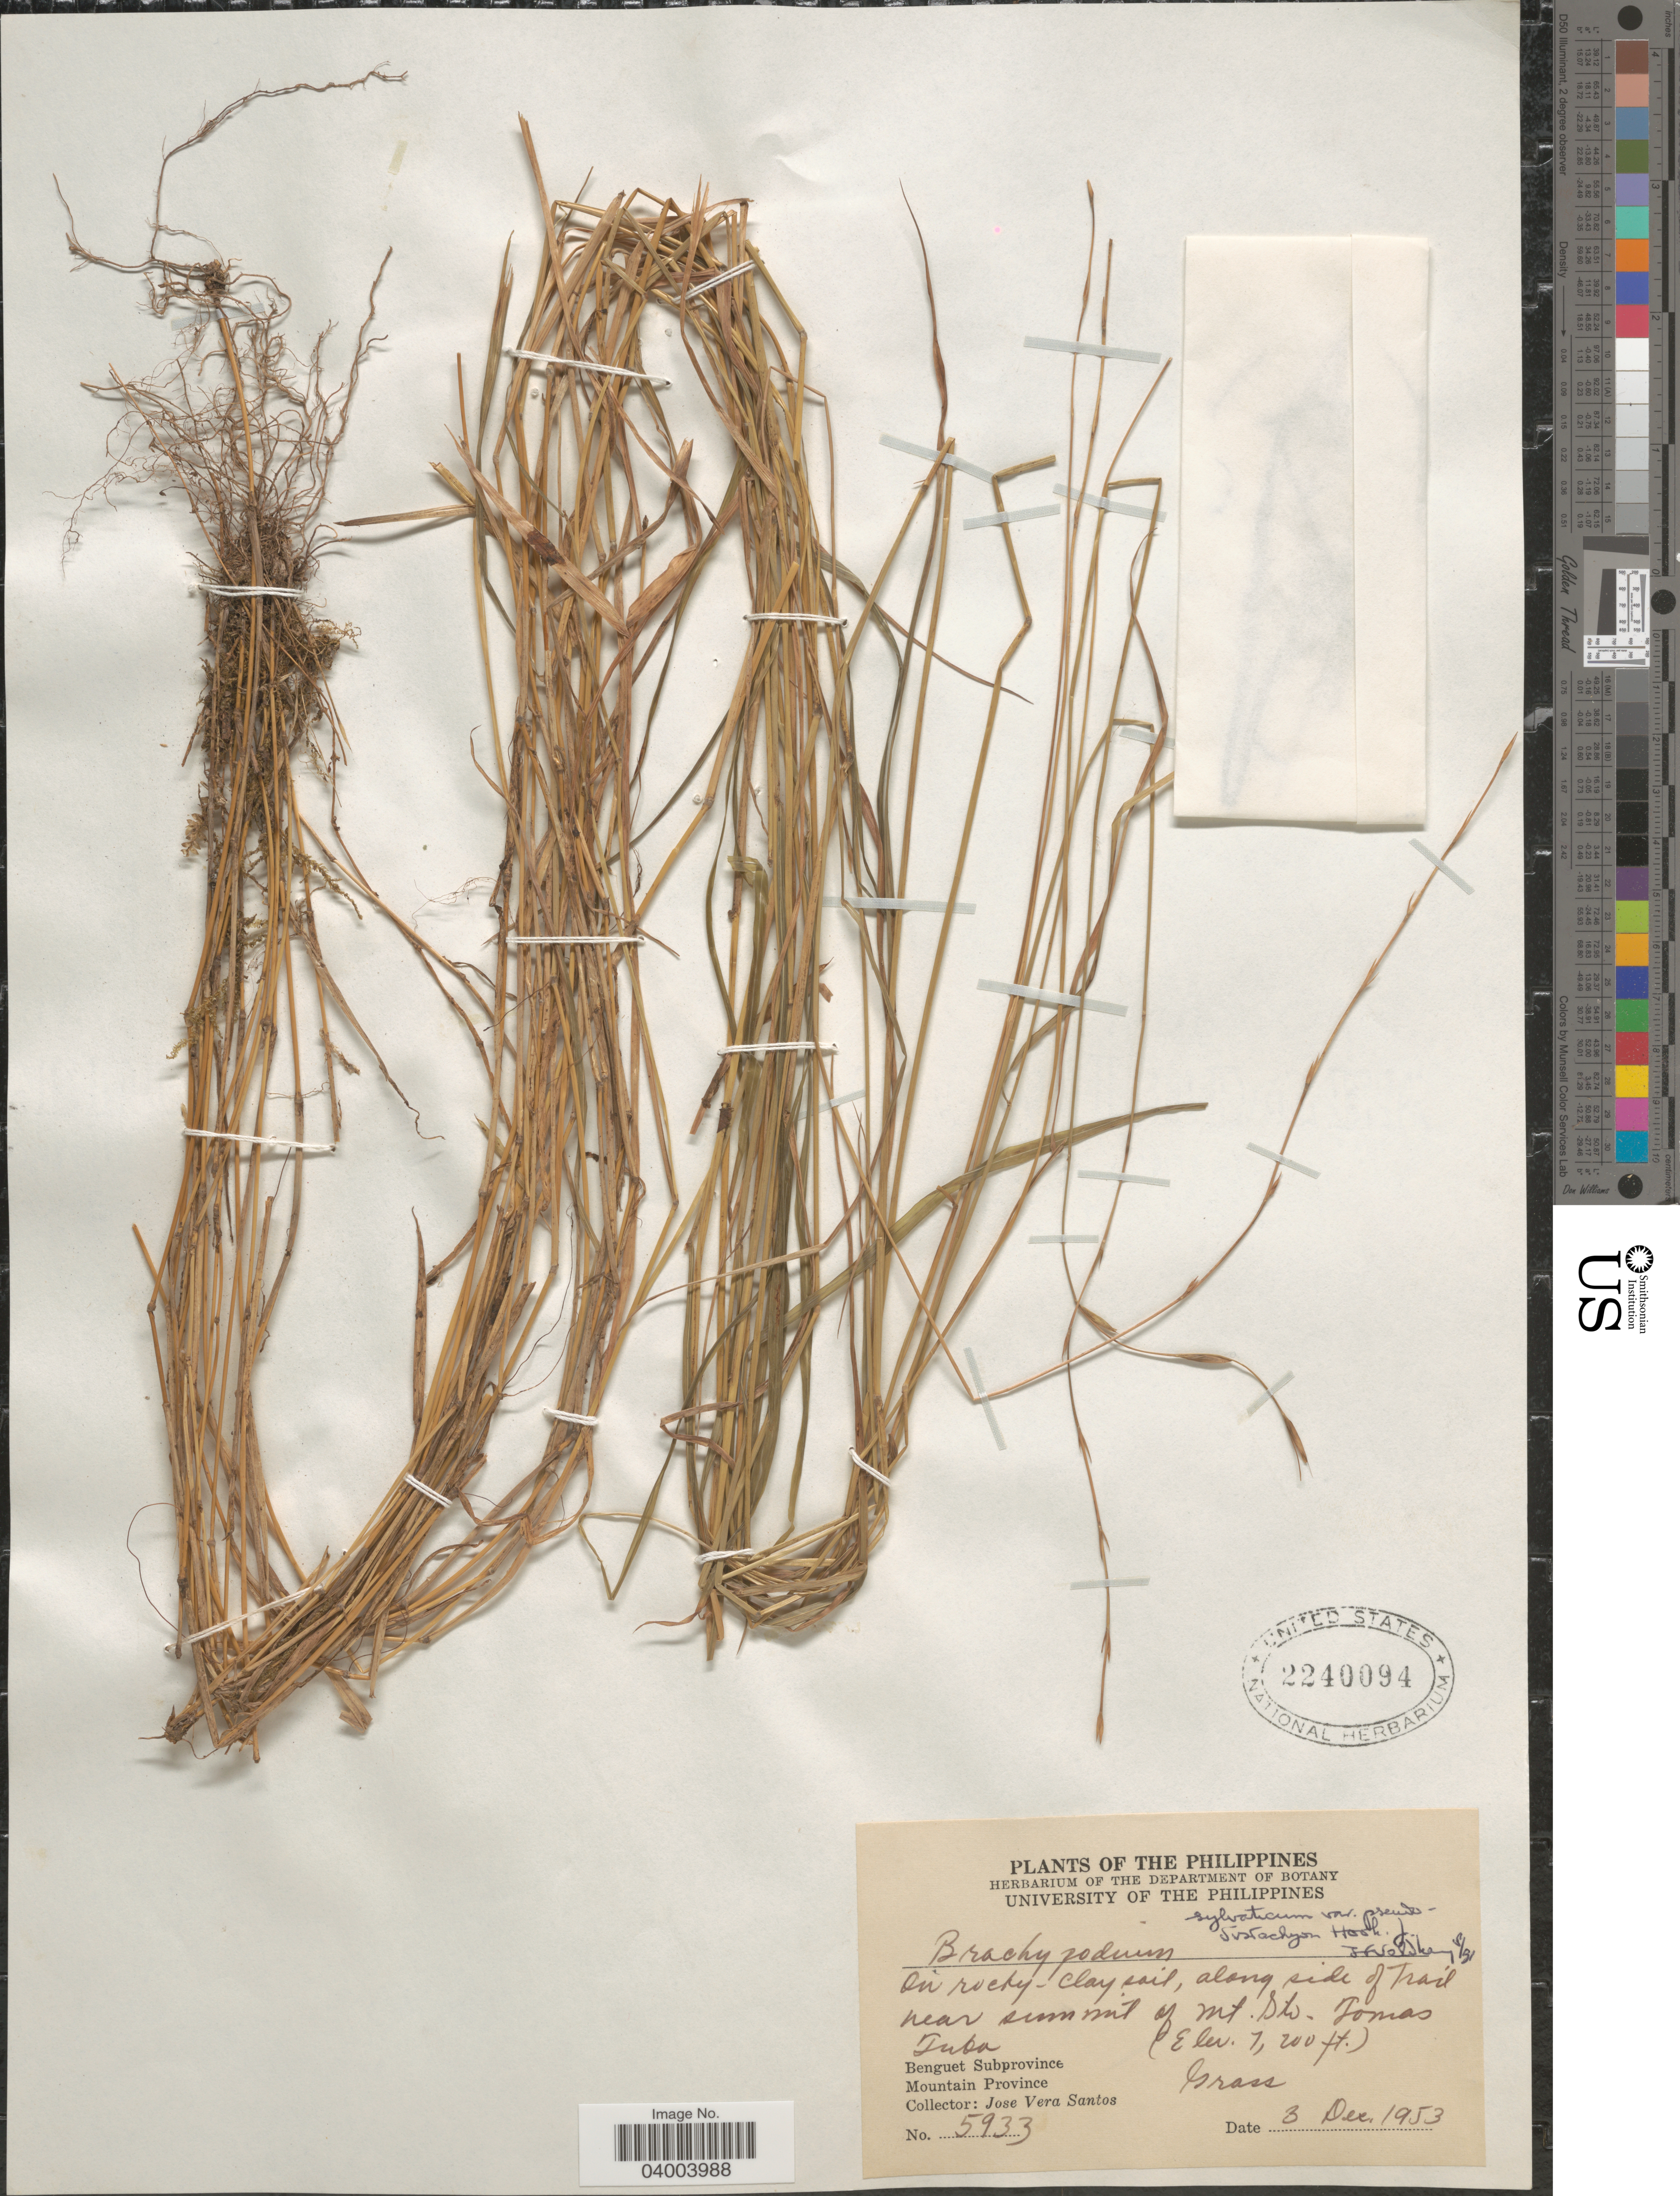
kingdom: Plantae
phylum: Tracheophyta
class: Liliopsida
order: Poales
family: Poaceae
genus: Brachypodium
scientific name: Brachypodium sylvaticum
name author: (Huds.) P. Beauv.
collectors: J. Santos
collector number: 5933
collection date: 1953-12-03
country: Philippines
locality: Along side of Trail near summit of Mt. Sto. Tomas Tuba. Benguet Province. Mountain Province.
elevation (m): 2195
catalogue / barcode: US 2240094